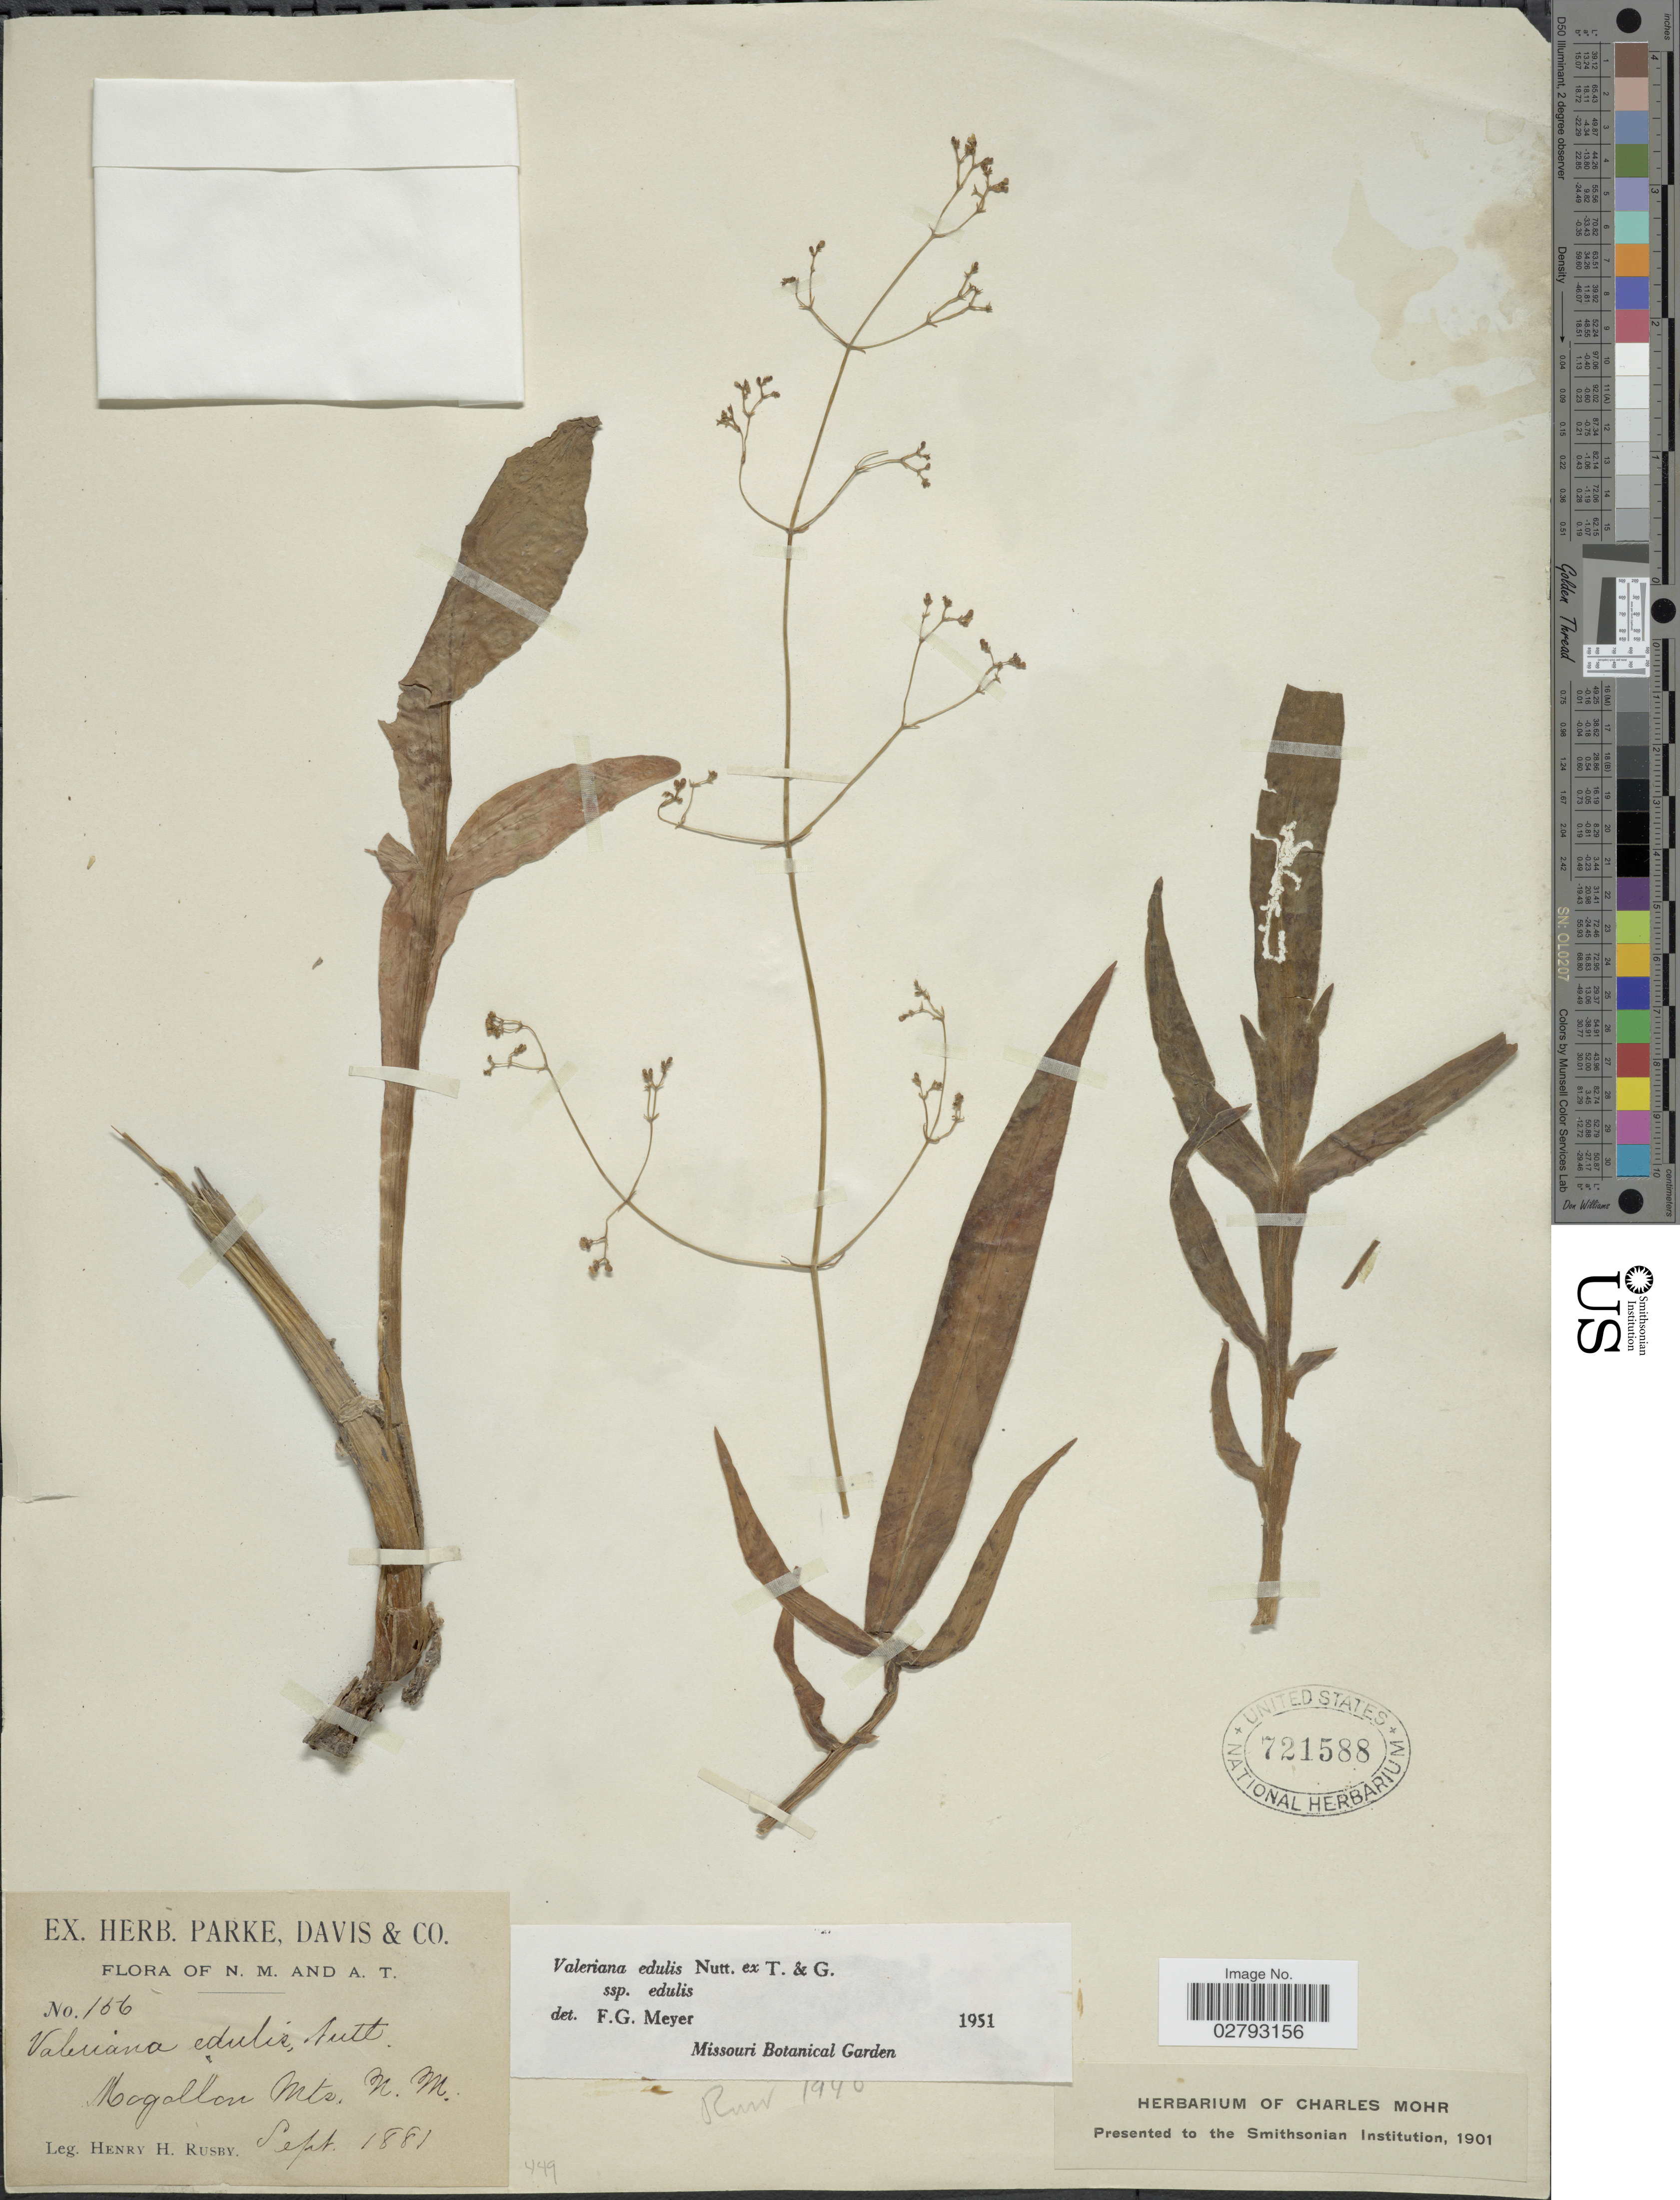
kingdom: Plantae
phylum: Tracheophyta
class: Magnoliopsida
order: Dipsacales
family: Caprifoliaceae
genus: Valeriana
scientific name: Valeriana edulis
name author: Nutt.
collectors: H. H. Rusby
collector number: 156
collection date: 1881-09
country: United States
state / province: New Mexico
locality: Magellan Mts.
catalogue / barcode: US 721588